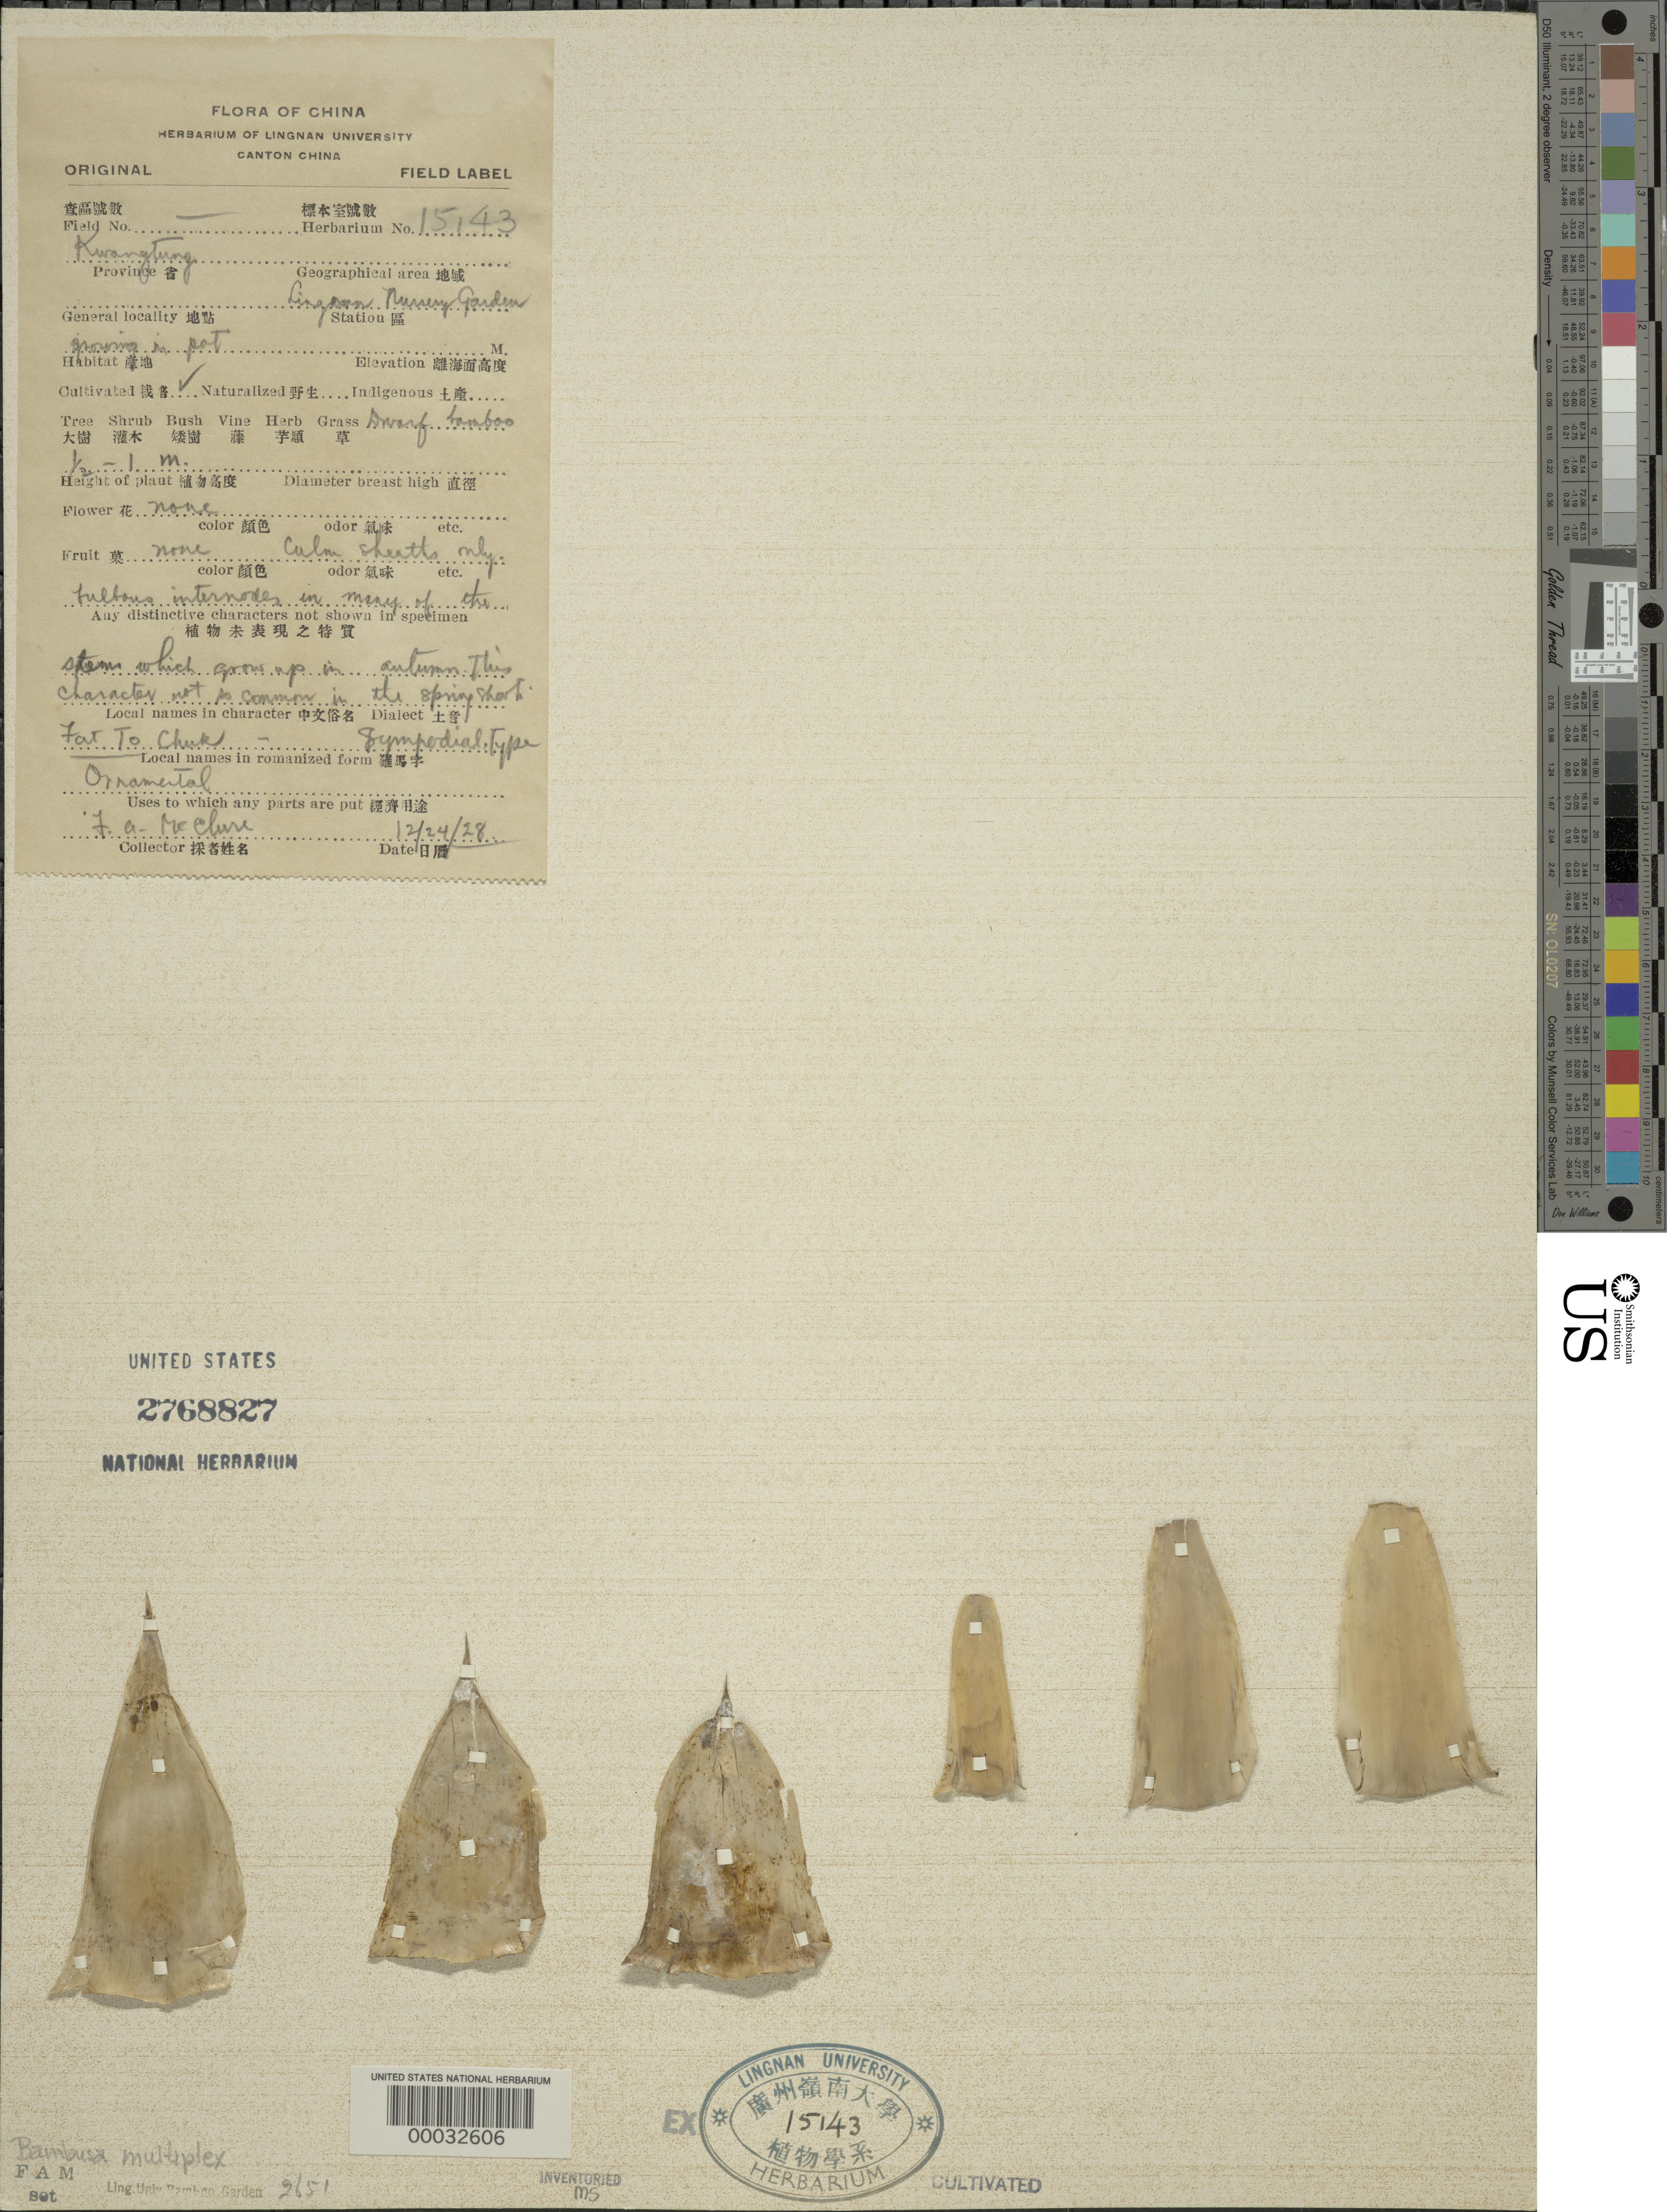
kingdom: Plantae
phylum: Tracheophyta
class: Liliopsida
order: Poales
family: Poaceae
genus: Bambusa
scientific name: Bambusa multiplex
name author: (Lour.) Raeusch. ex Schult. & Schult. f.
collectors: F. A. McClure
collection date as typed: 24 Dec 1928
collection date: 1928-12-24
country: China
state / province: Guangdong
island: Honam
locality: Lingnan university bamboo garden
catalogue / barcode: US 2768827